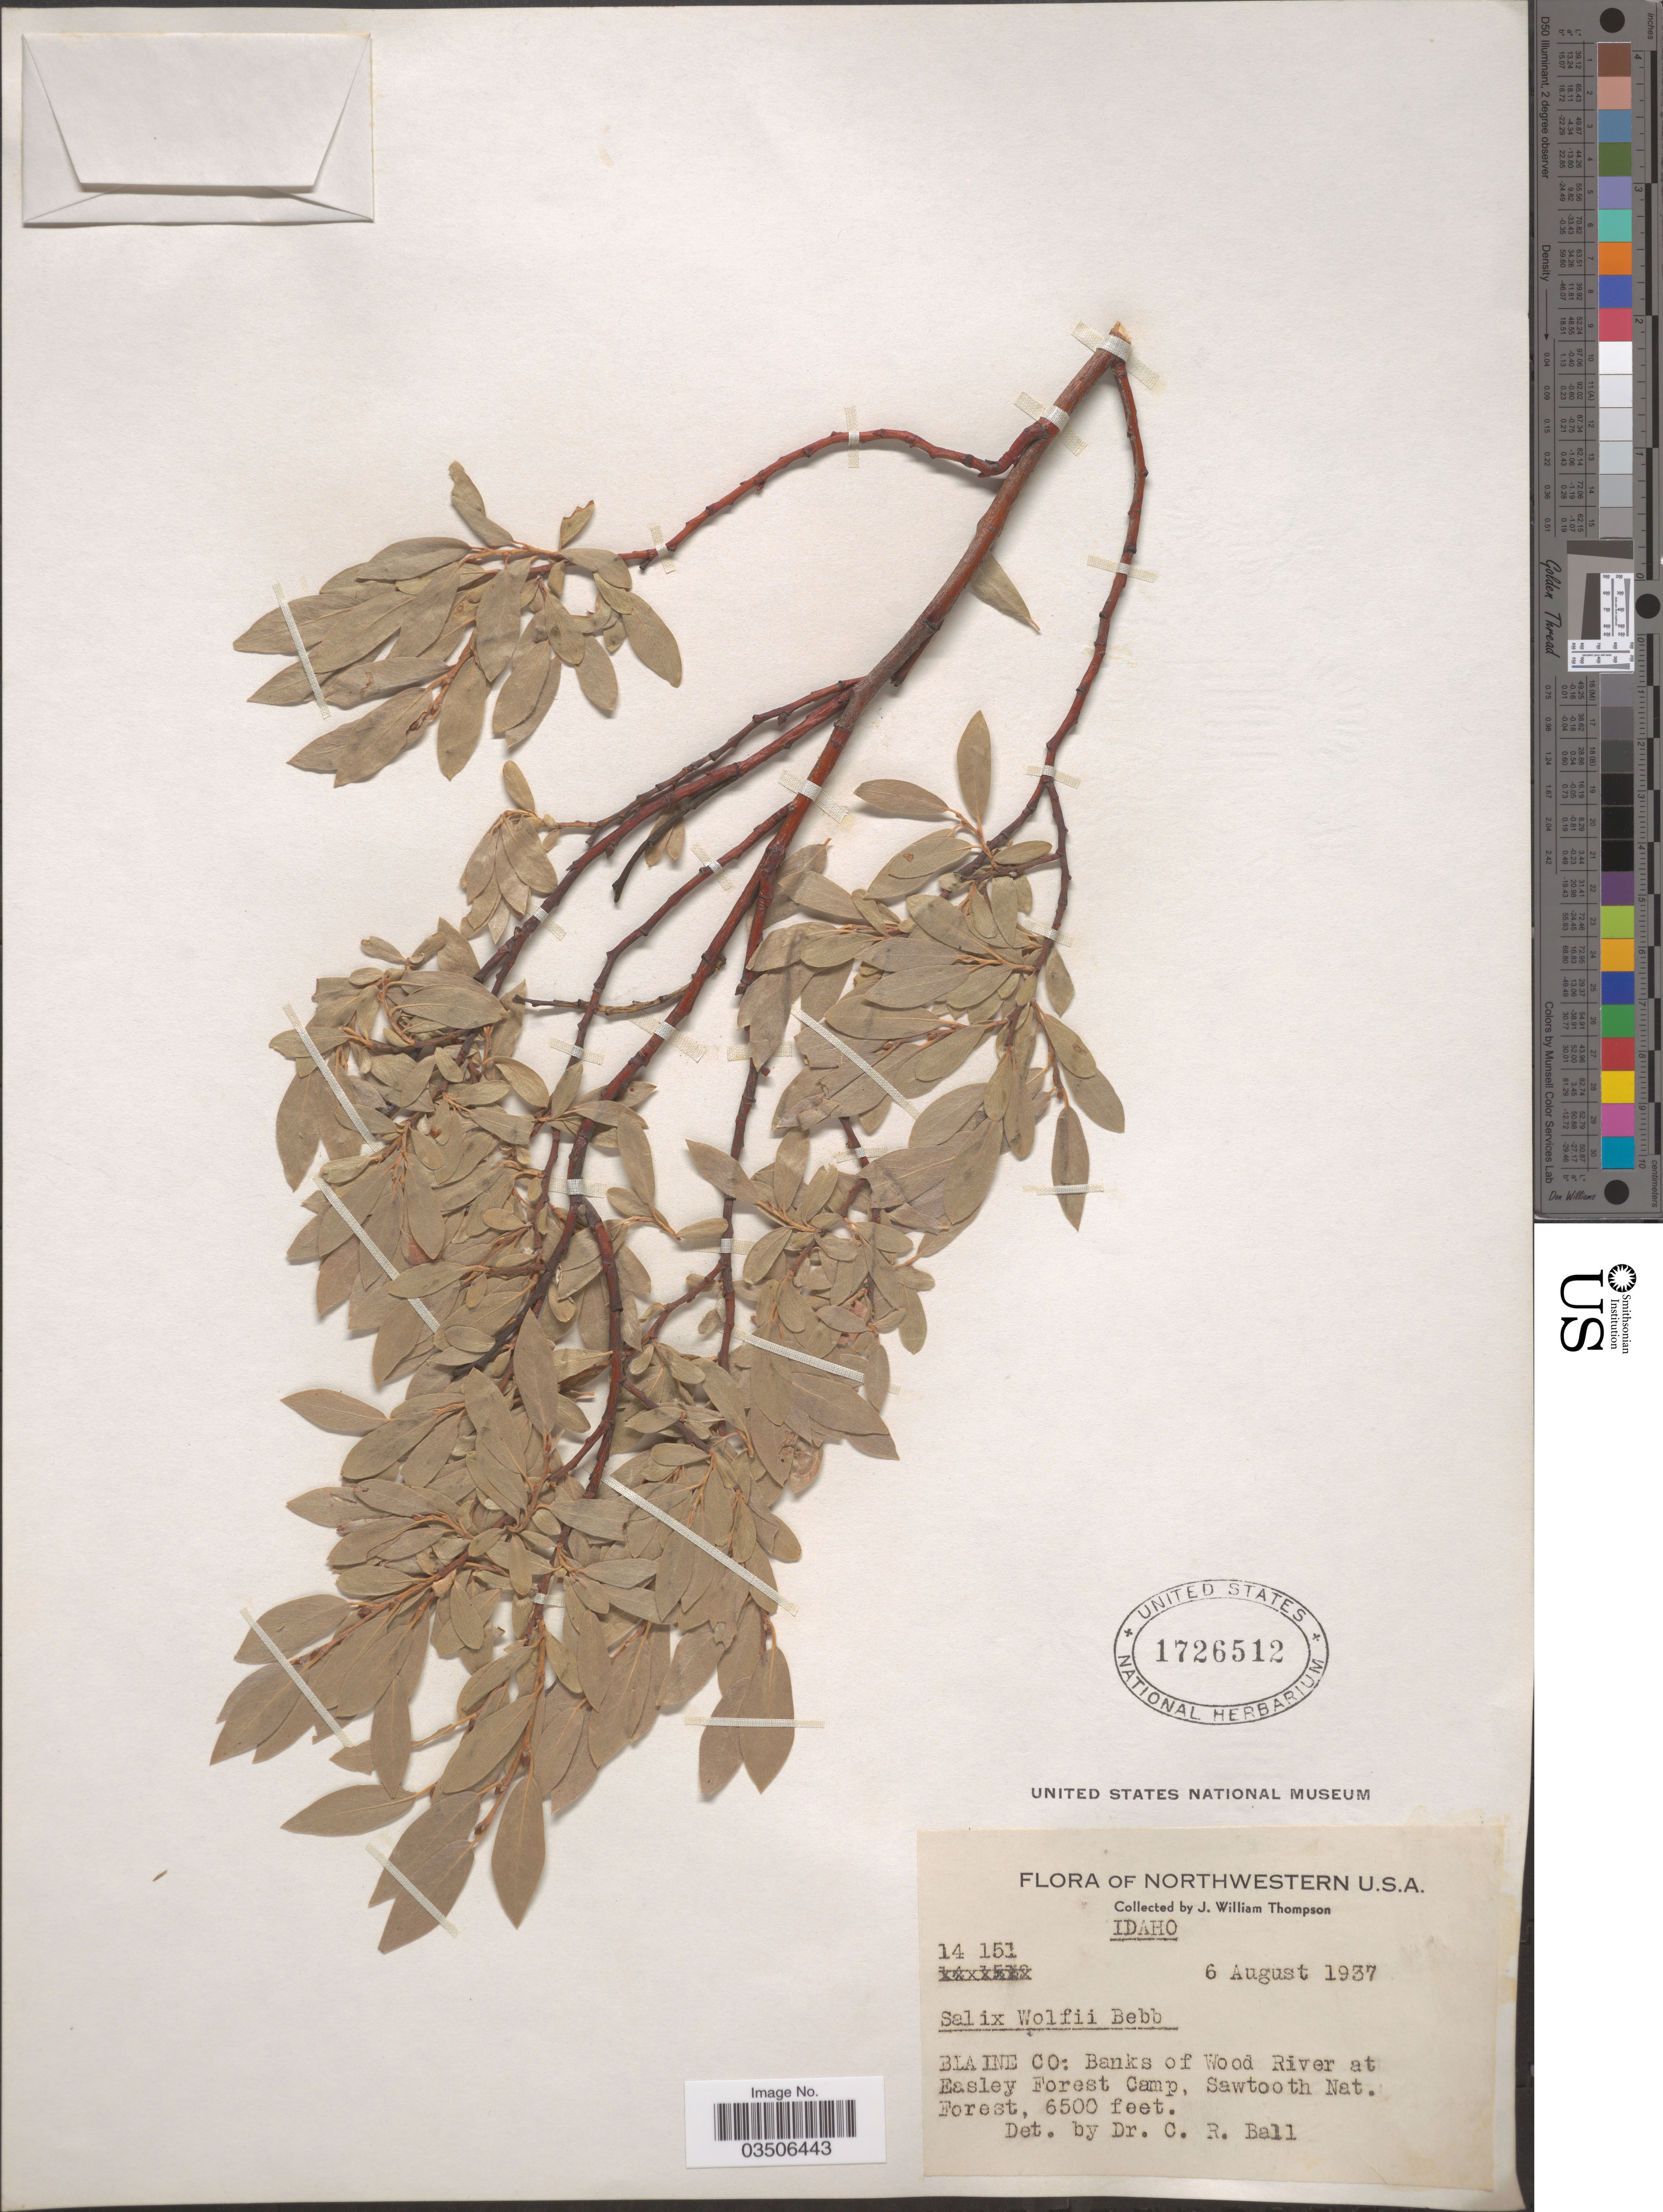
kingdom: Plantae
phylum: Tracheophyta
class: Magnoliopsida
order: Malpighiales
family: Salicaceae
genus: Salix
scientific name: Salix wolfii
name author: Bebb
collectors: J. W. Thompson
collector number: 14151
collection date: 1937-08-06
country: United States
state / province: Idaho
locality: Northwestern U.S.A. Blaine Co: Banks of Wood River at Easley Forest Camp, Sawtooth Nat. Forest.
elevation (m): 1981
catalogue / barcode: US 1726512